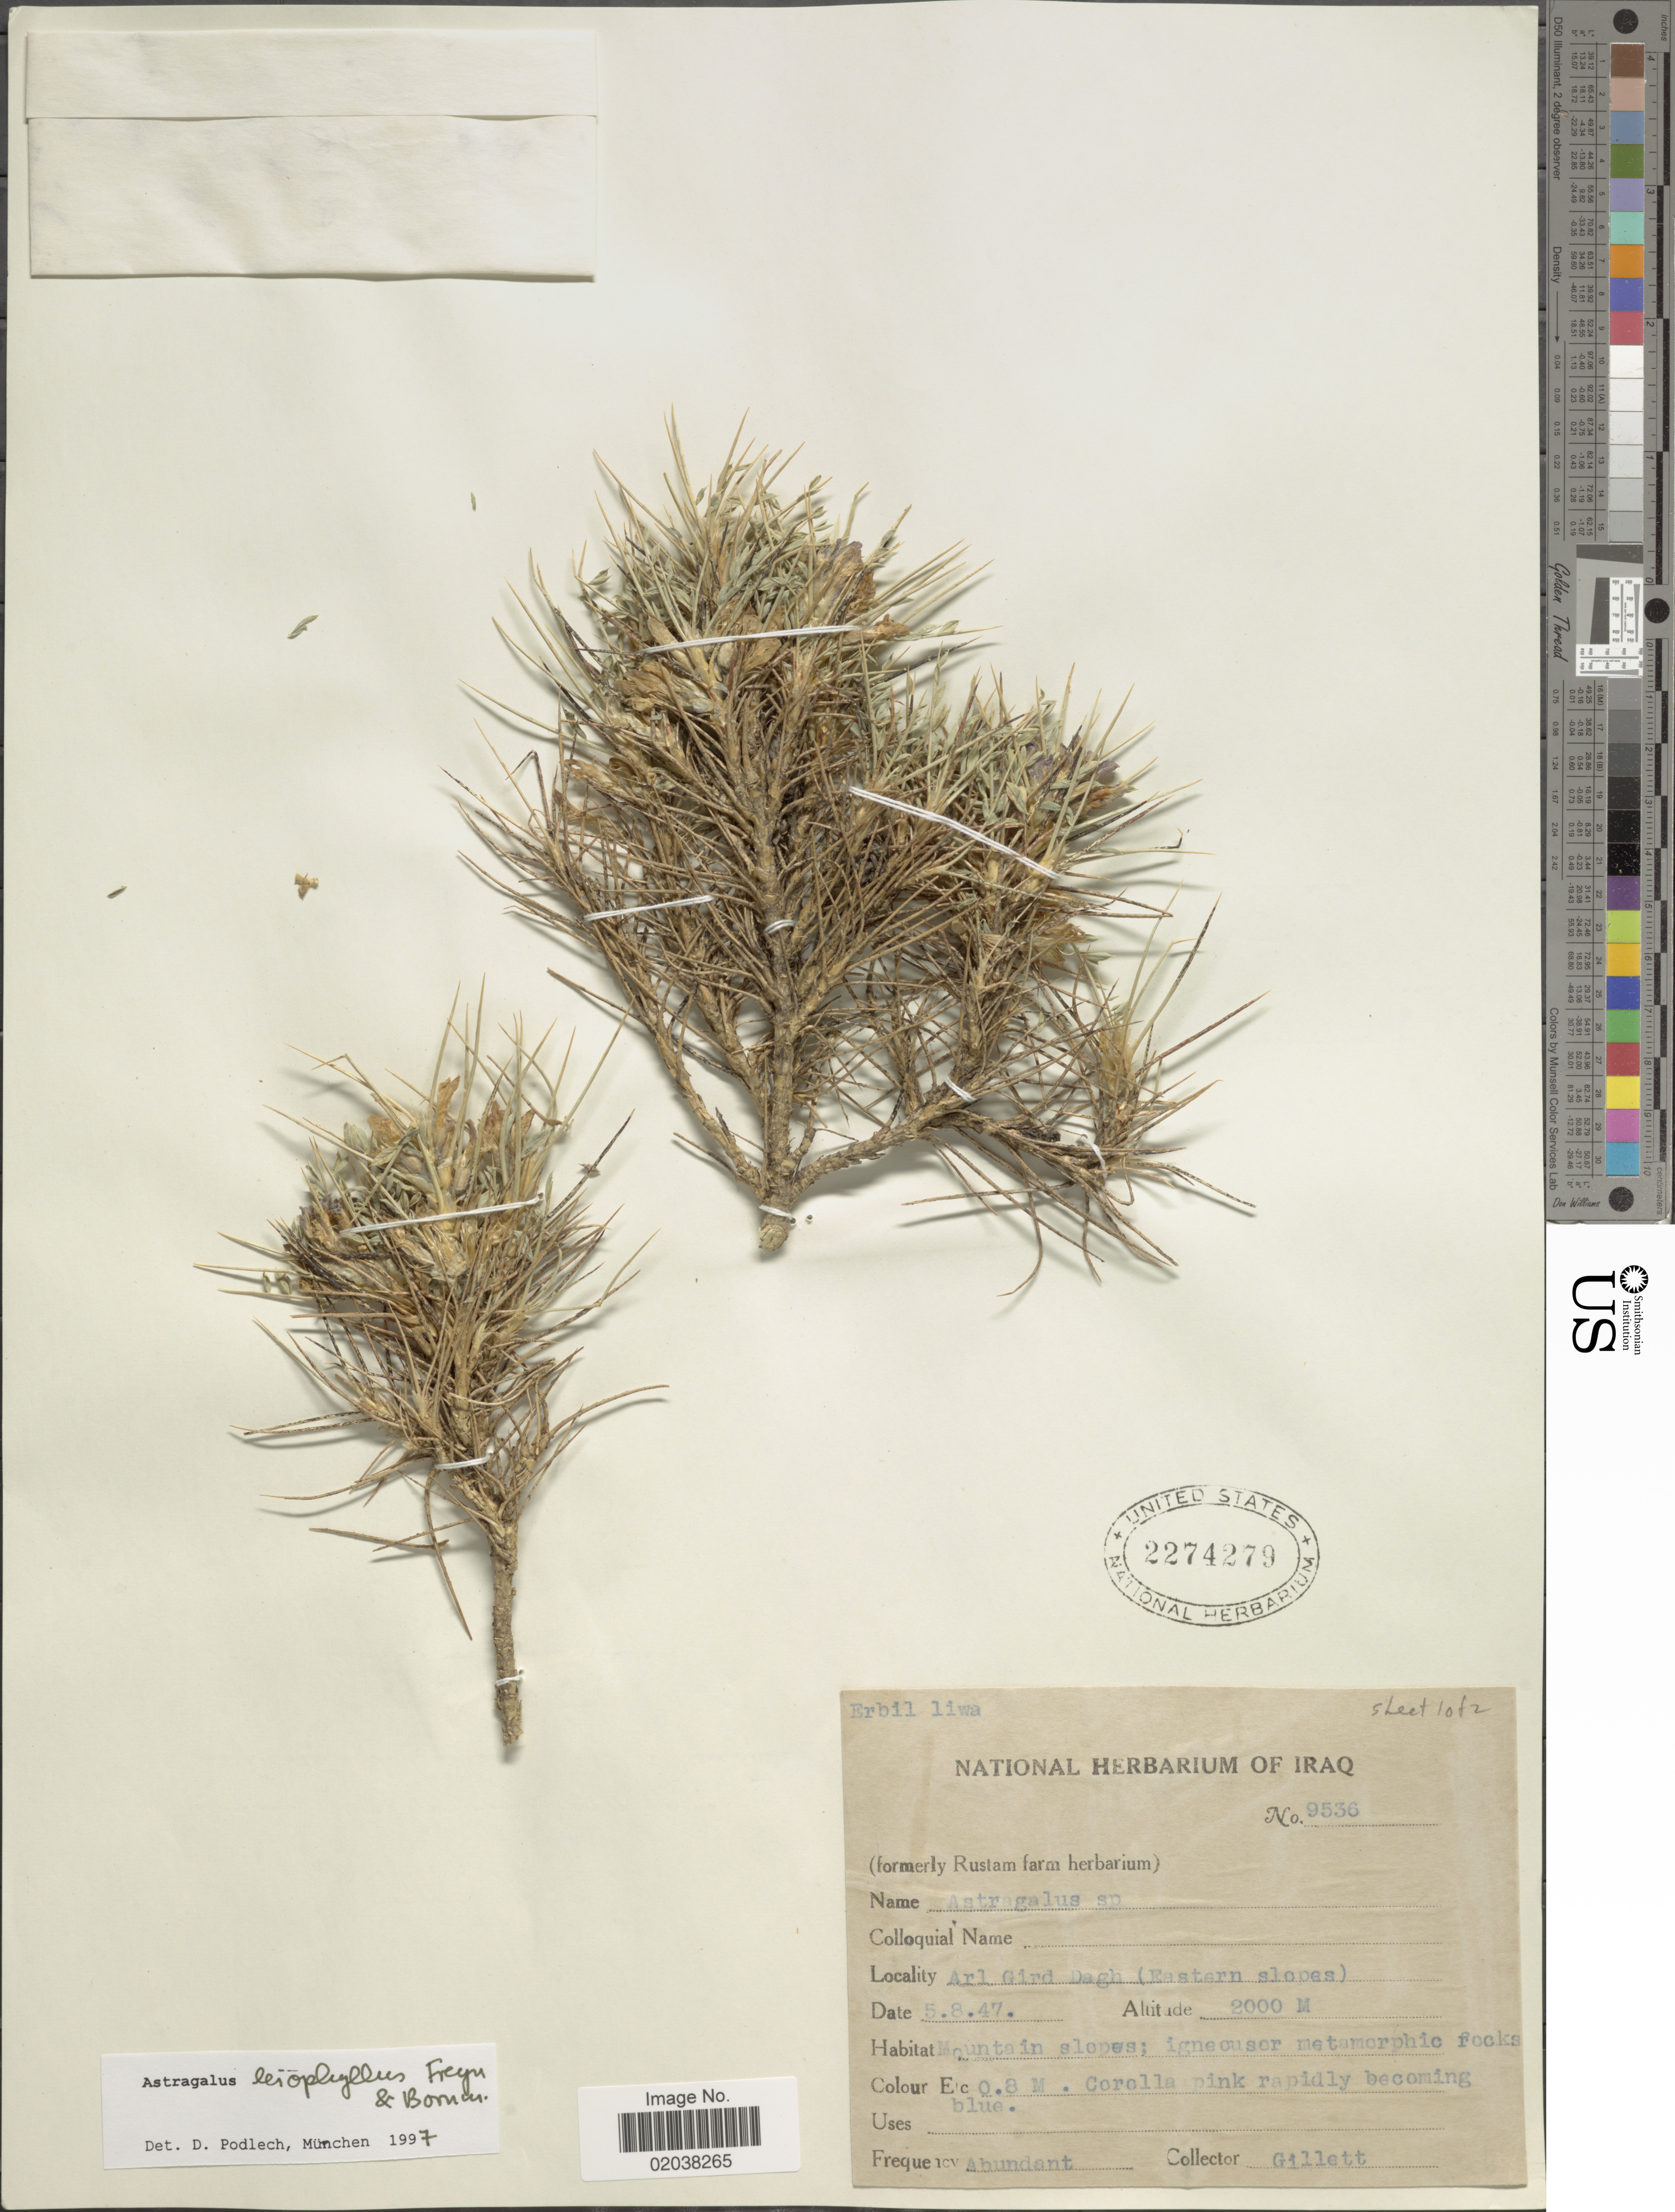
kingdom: Plantae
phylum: Tracheophyta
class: Magnoliopsida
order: Fabales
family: Fabaceae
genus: Astragalus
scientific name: Astragalus leiophyllus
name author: Freyn & Bornm.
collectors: Gillett, --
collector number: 9536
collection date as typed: Transcribed d/m/y: 5/8/47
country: Iraq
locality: Arl Gird Dagh (Eastern slopes), Mountain slopes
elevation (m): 2000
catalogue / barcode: US 2274279